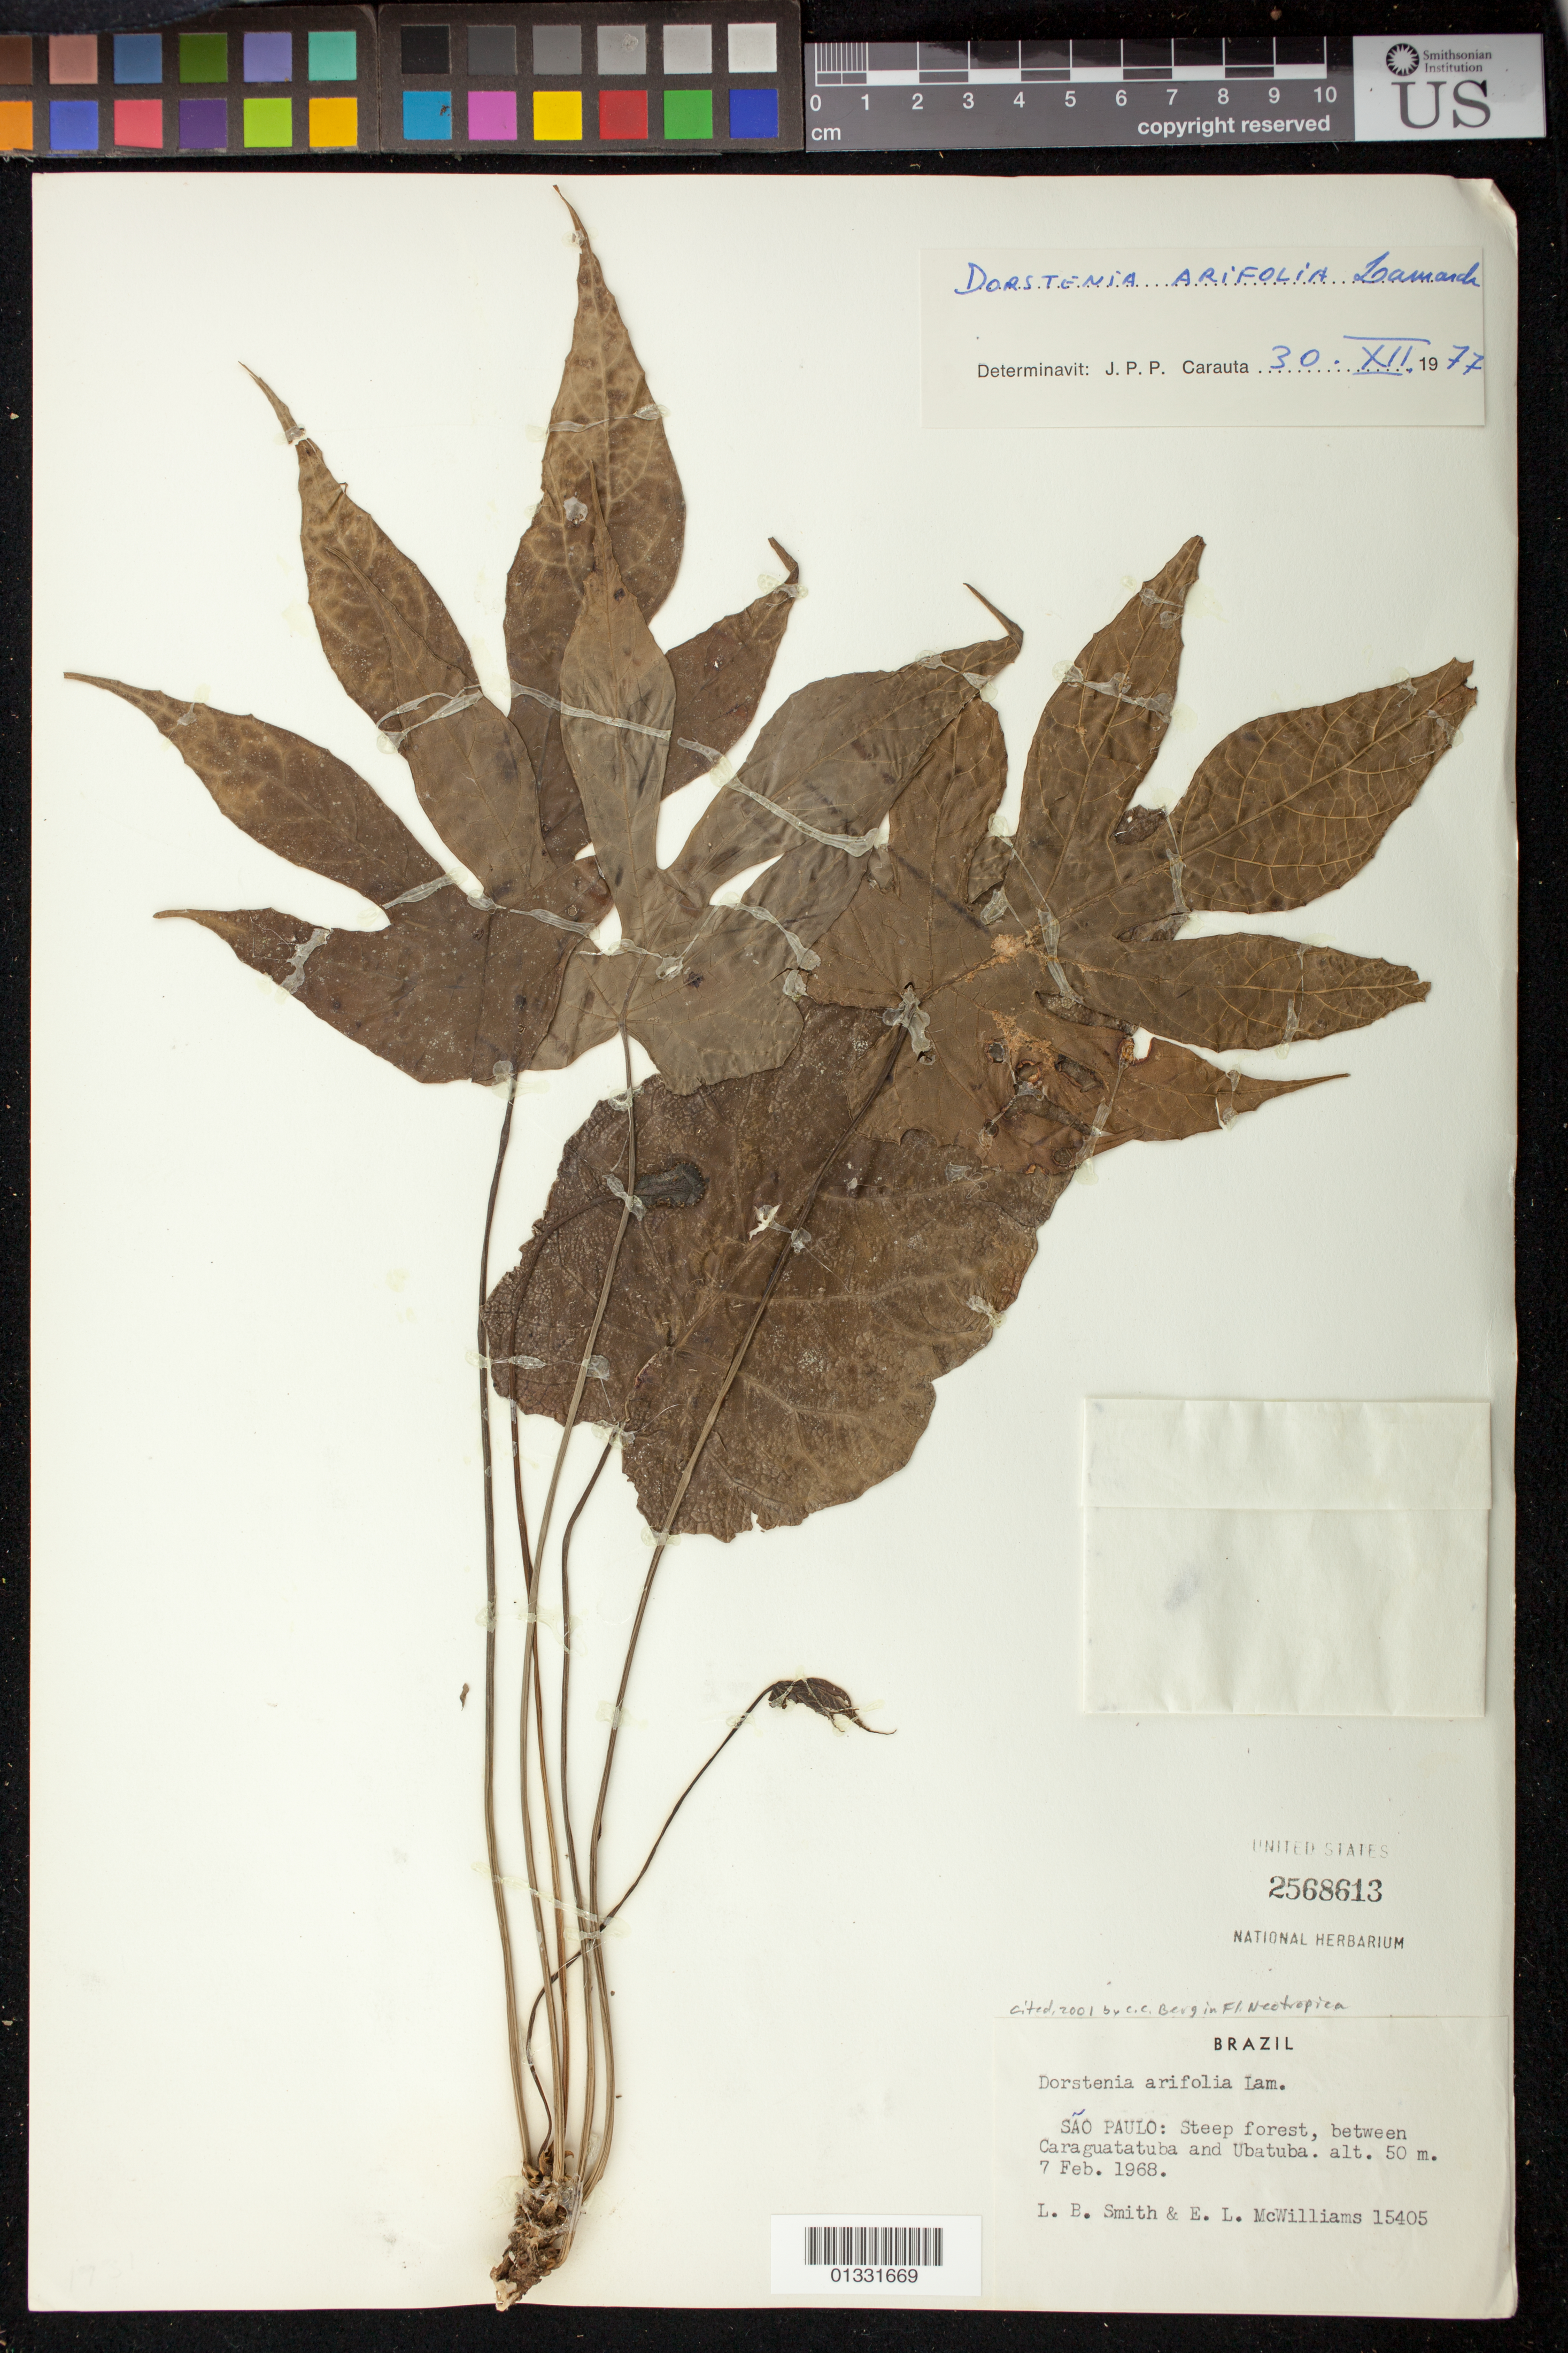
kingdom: Plantae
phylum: Tracheophyta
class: Magnoliopsida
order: Rosales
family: Moraceae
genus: Dorstenia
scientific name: Dorstenia arifolia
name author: Lam.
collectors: L. Smith & E. L. McWilliams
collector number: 15405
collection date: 1968-02-07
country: Brazil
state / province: São Paulo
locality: Steep forest, between Caraguatatuba and Ubatuba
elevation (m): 50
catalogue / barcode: US 2568613